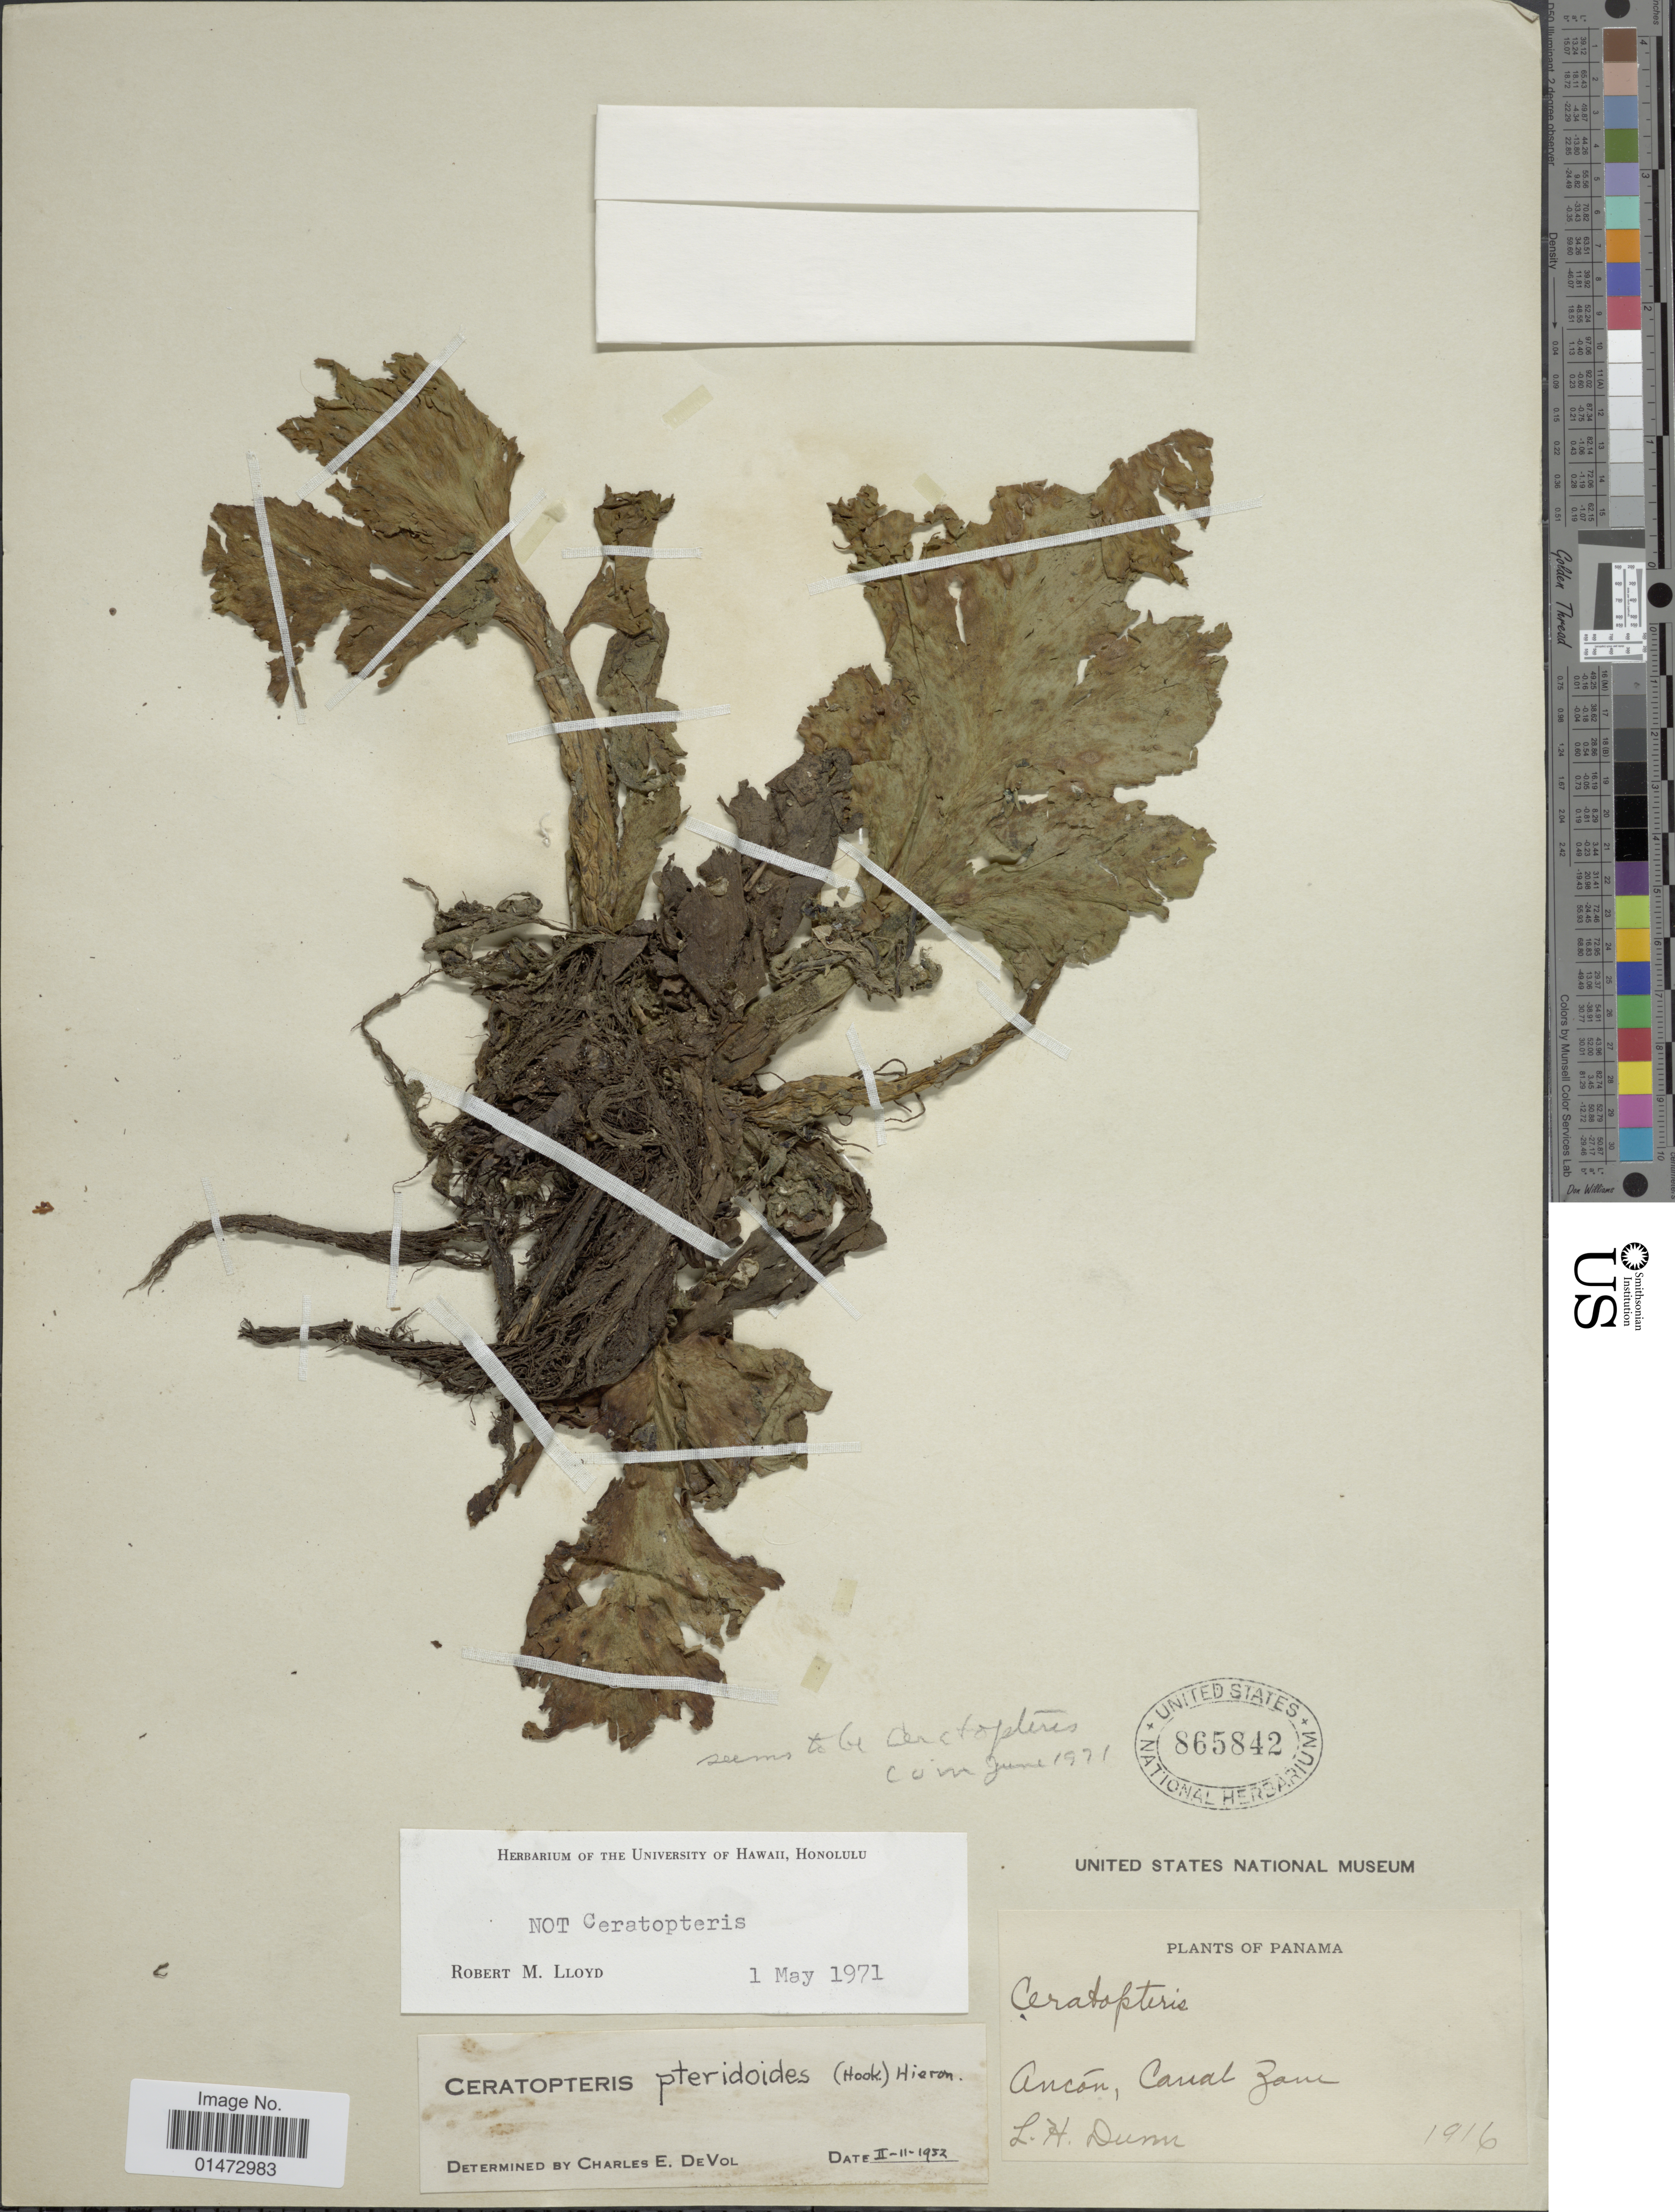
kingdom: Plantae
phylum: Tracheophyta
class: Polypodiopsida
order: Polypodiales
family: Pteridaceae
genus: Ceratopteris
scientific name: Ceratopteris pteridioides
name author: (Hook.) Hieron.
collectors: L. Dunn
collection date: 1916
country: Panama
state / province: Colón / Panamá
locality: Ancón, Canal Zone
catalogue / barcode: US 865842